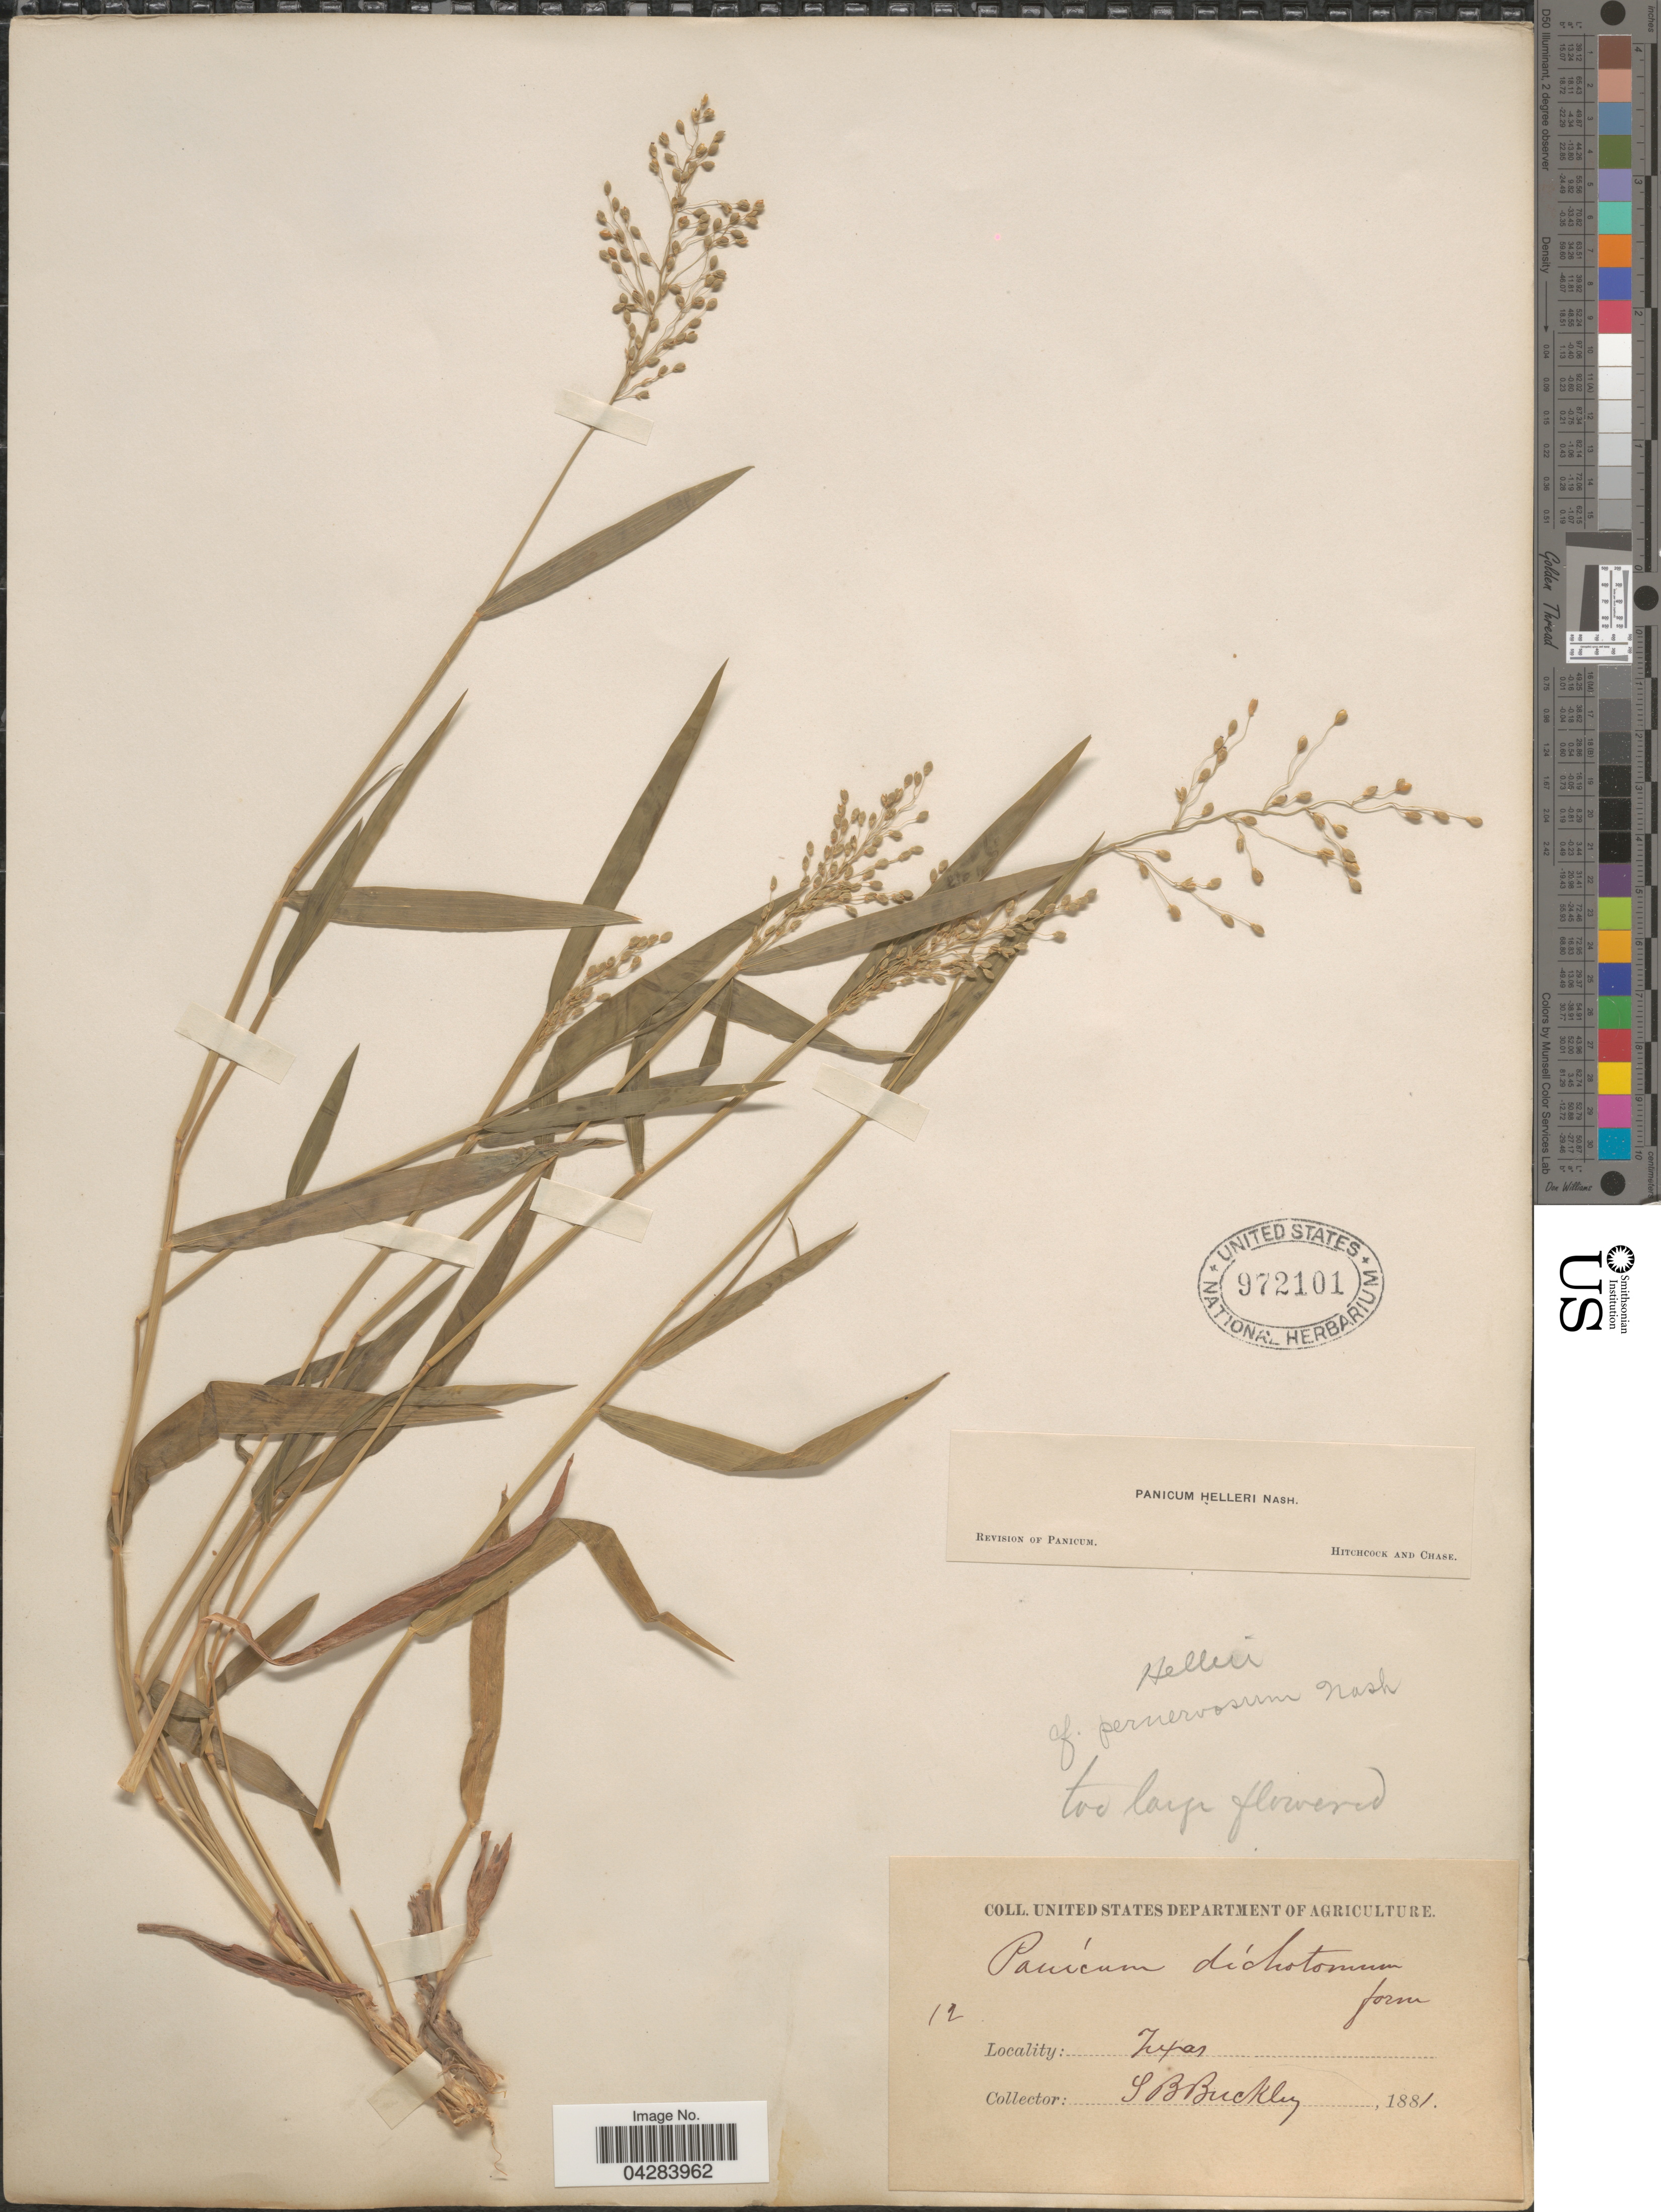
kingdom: Plantae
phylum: Tracheophyta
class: Liliopsida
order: Poales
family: Poaceae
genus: Dichanthelium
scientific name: Dichanthelium oligosanthes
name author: (Schult.) Gould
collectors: S. B. Buckley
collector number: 12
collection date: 1881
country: United States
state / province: Texas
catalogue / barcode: US 972101